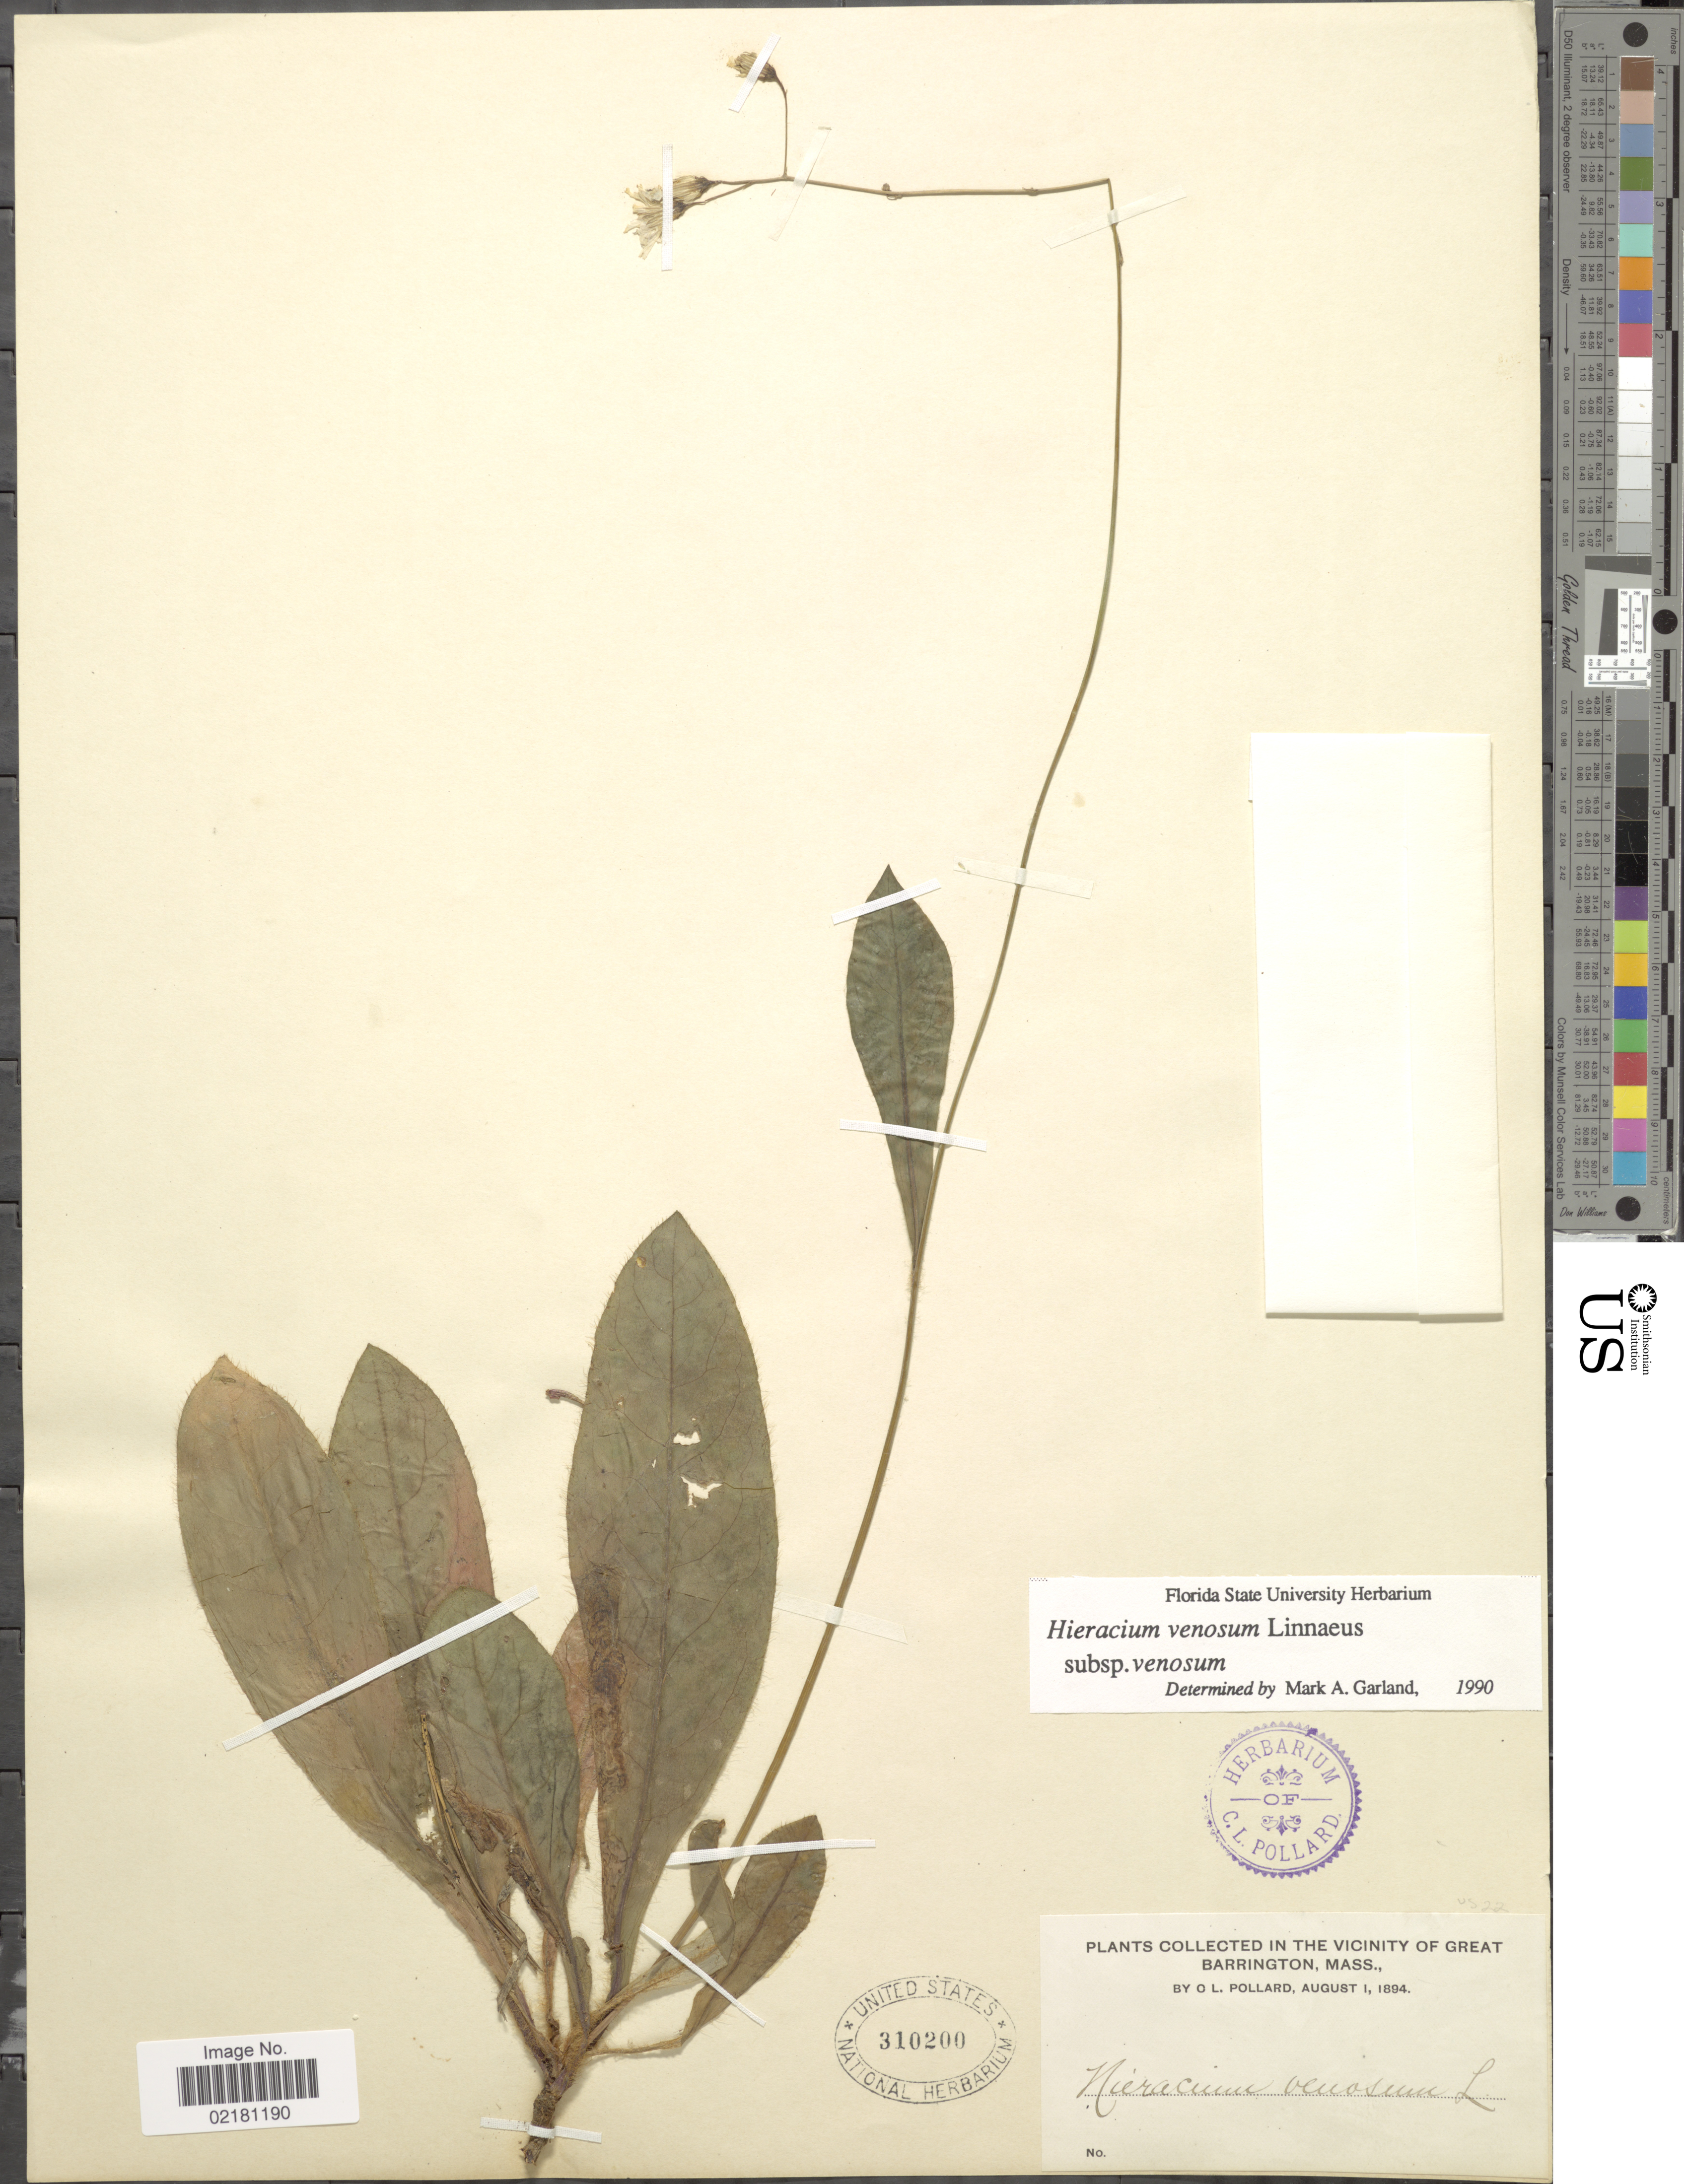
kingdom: Plantae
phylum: Tracheophyta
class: Magnoliopsida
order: Asterales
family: Asteraceae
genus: Hieracium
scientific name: Hieracium venosum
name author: L.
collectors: C. L. Pollard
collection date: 1894-08-01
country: United States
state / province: Massachusetts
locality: In the vicinity of Great Barrington, Mass.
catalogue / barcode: US 310200